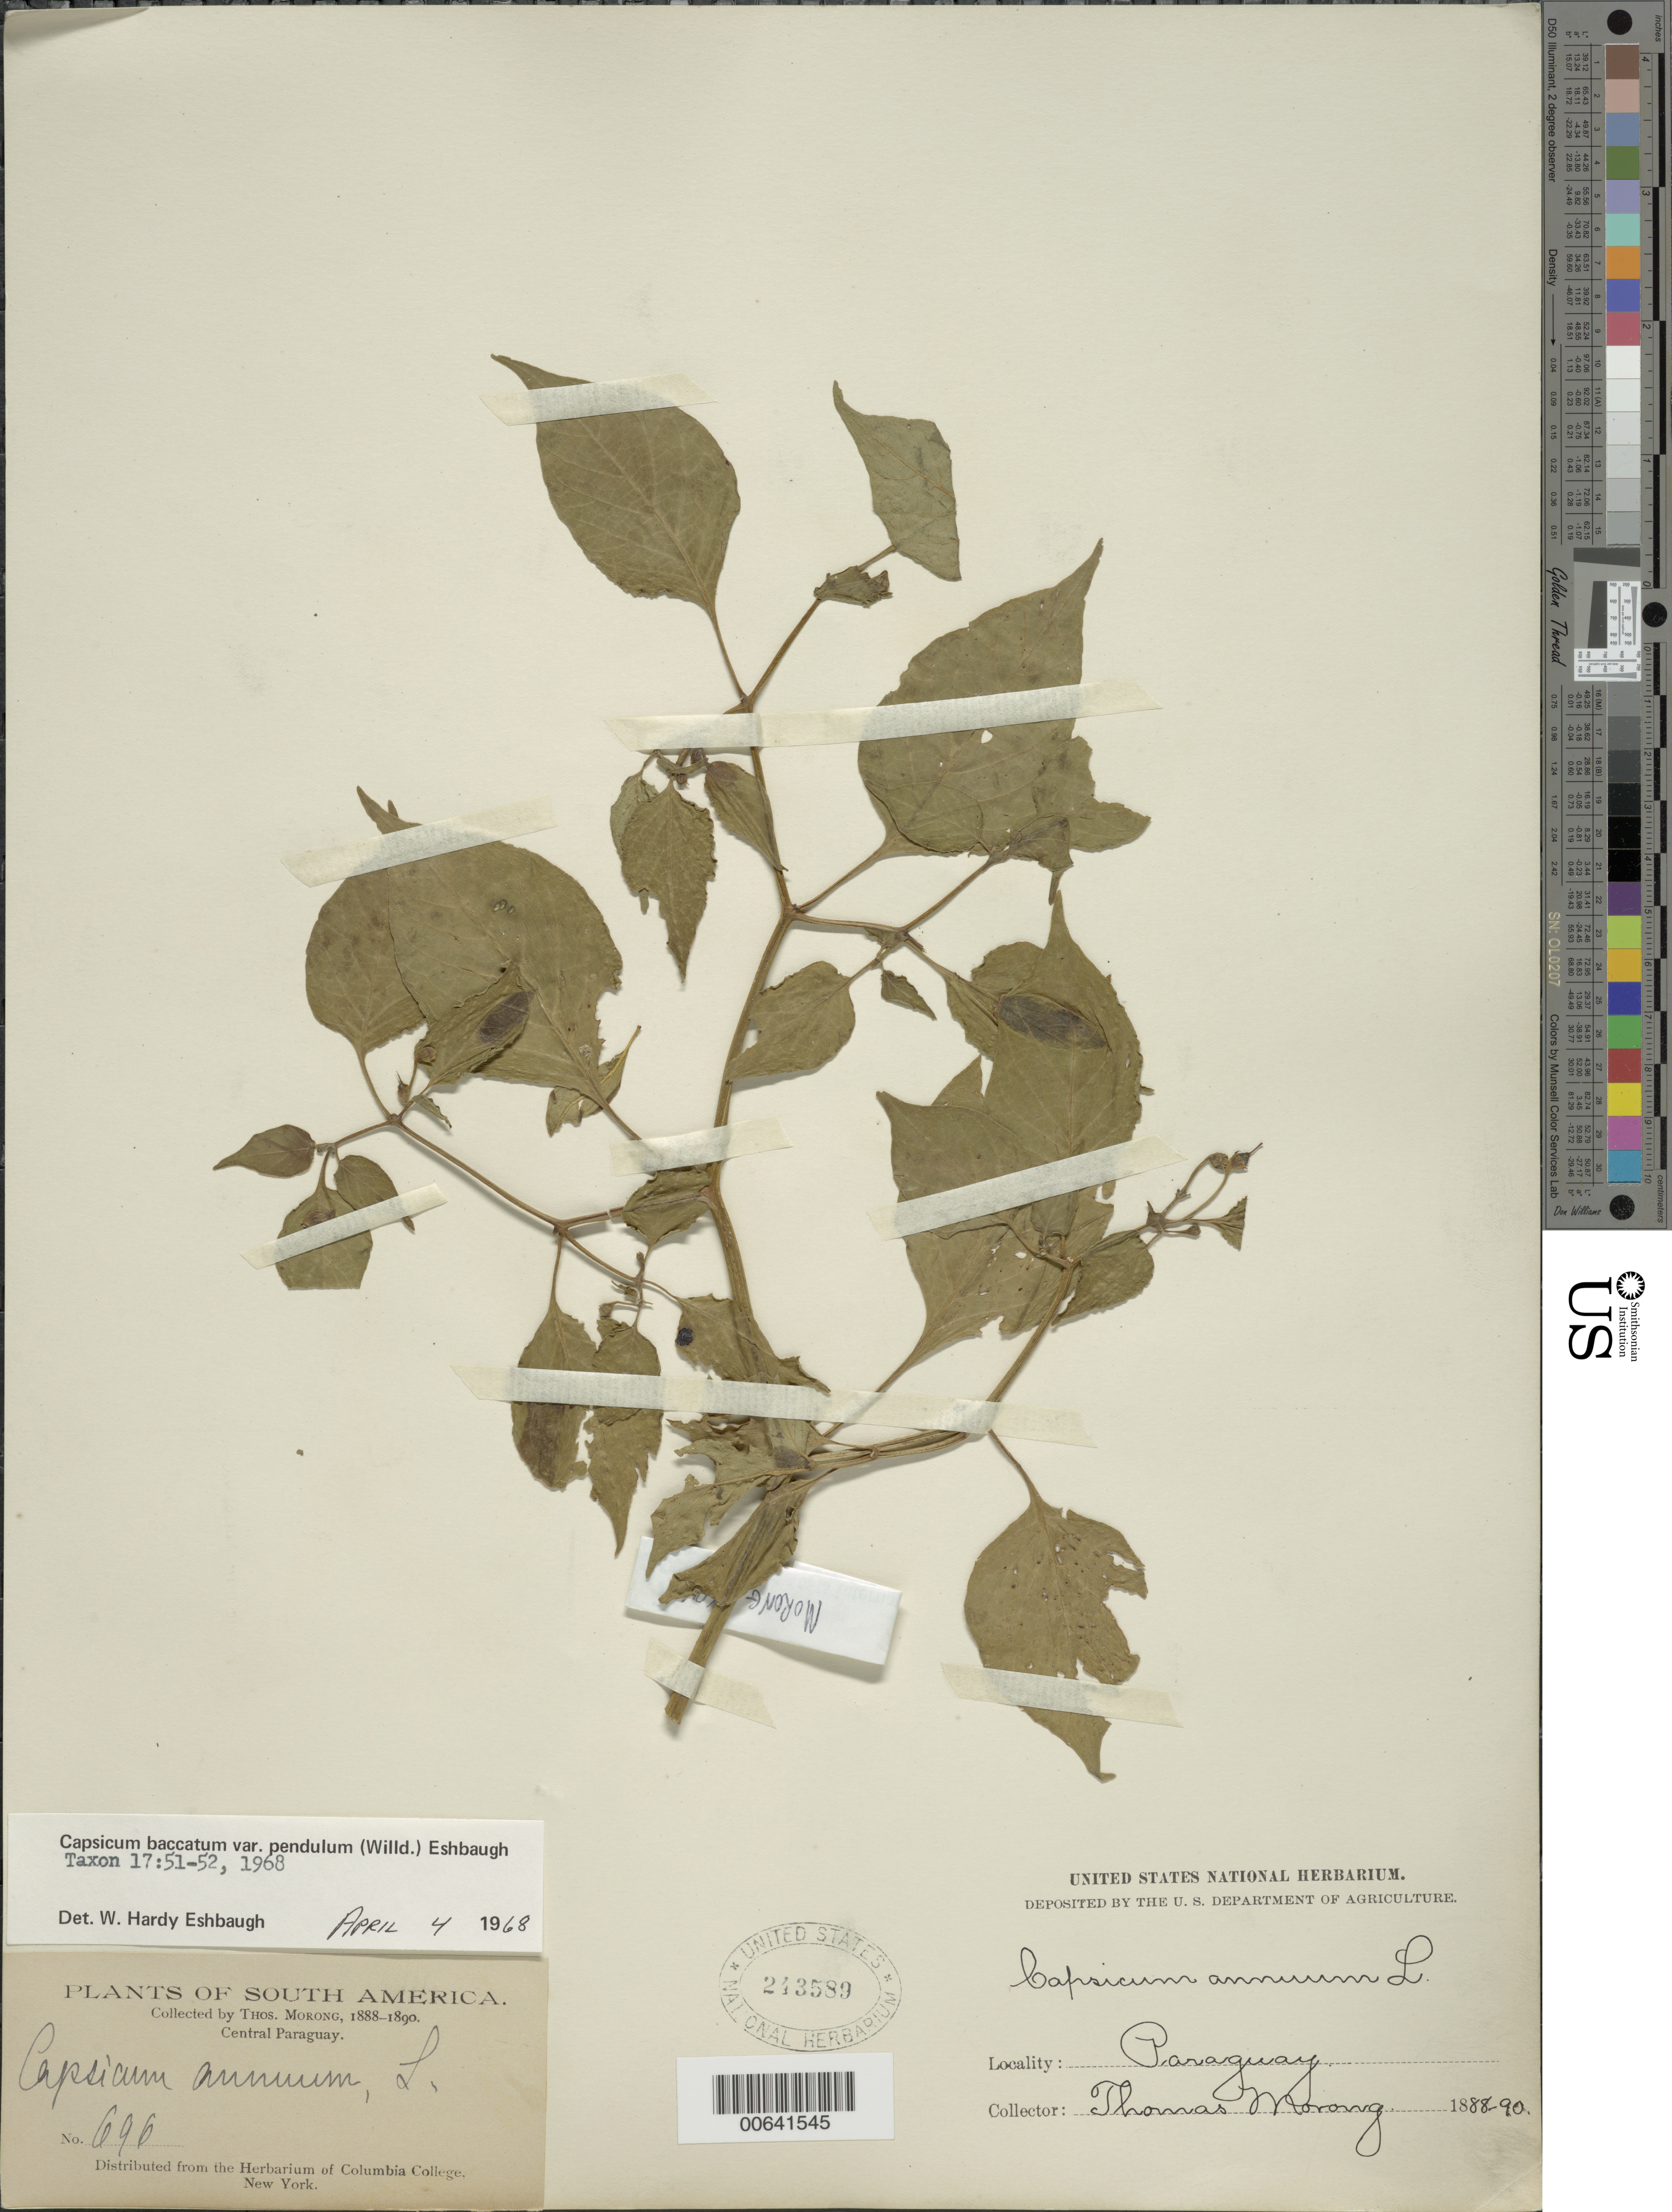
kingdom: Plantae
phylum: Tracheophyta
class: Magnoliopsida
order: Solanales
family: Solanaceae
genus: Capsicum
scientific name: Capsicum baccatum var. pendulum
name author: L.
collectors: ex herb. T. Morong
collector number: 696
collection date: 1888/1890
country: Paraguay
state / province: Central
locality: Central Paraguay.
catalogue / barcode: US 243589